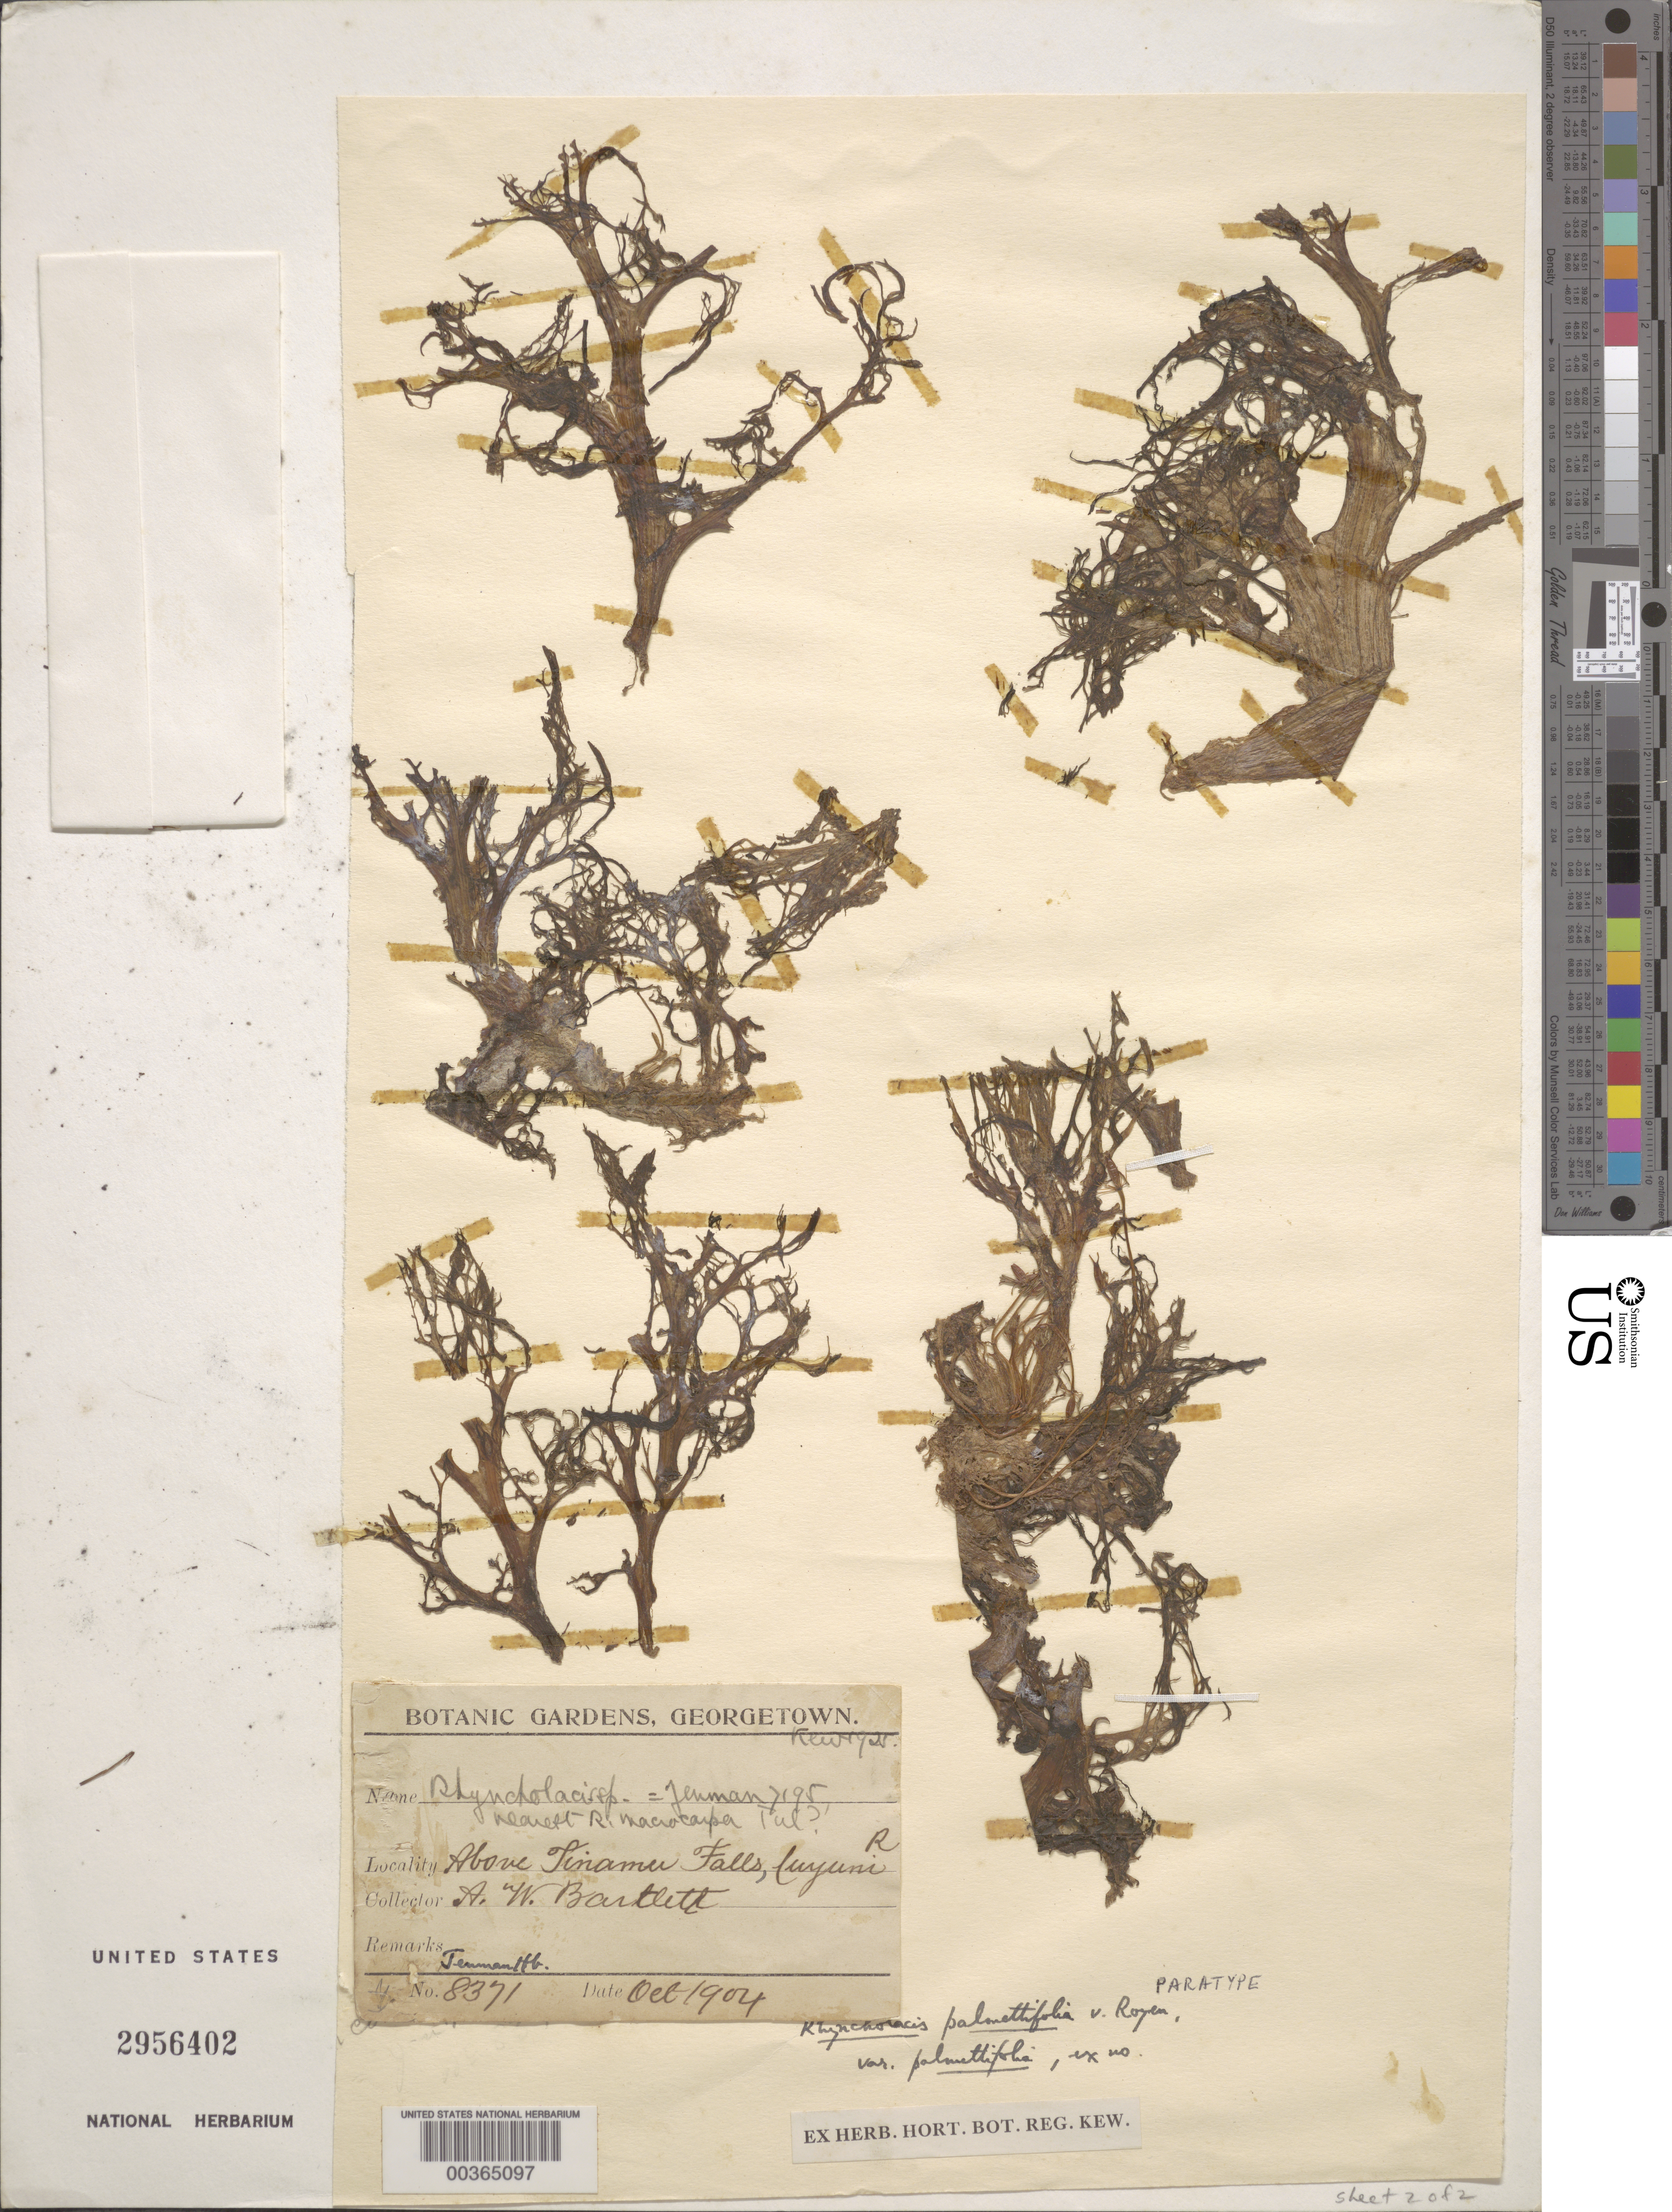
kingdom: Plantae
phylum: Tracheophyta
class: Magnoliopsida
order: Malpighiales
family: Podostemaceae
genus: Rhyncholacis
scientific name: Rhyncholacis palmettifolia var. palmettifolia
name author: P. Royen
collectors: A. W. Bartlett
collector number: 8371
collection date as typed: Oct 1904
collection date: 1904-10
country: Guyana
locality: Above tinamu falls, cuyuni river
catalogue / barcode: US 2956402